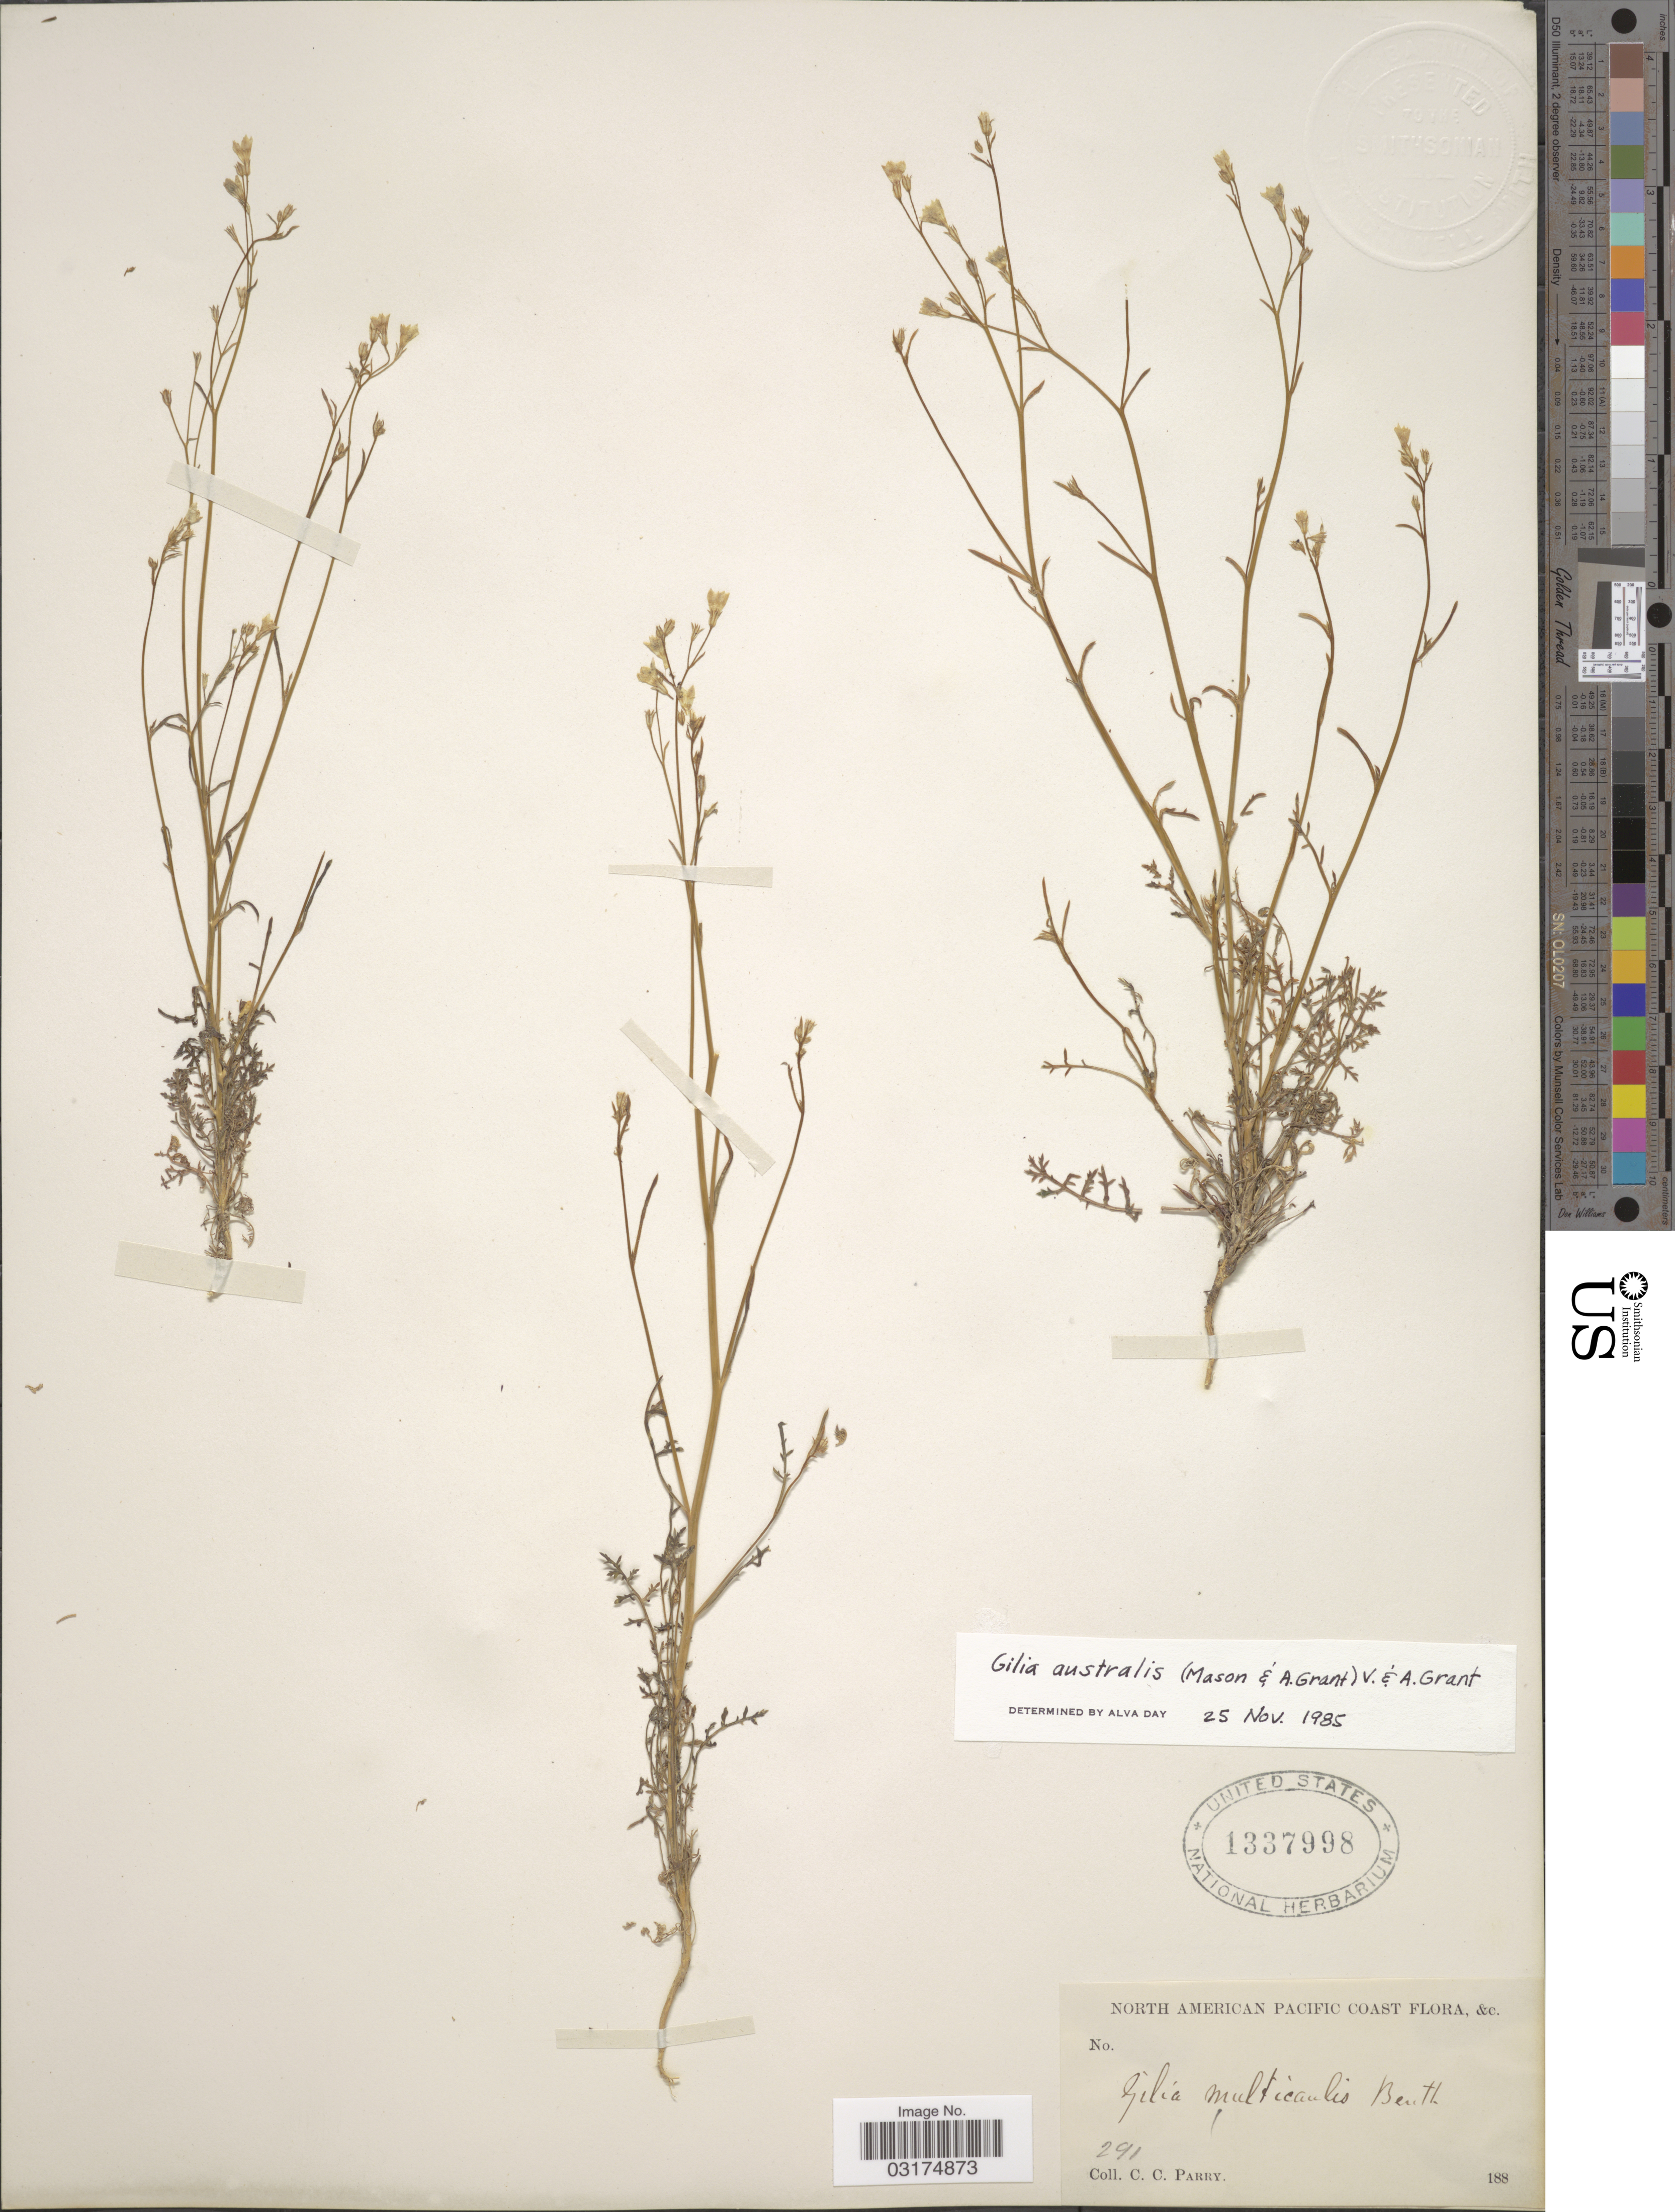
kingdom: Plantae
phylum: Tracheophyta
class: Magnoliopsida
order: Ericales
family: Polemoniaceae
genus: Saltugilia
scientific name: Saltugilia australis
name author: (H. Mason & A.D. Grant) L.A. Johnson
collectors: C. C. Parry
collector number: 291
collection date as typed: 188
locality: North American Pacific Coast.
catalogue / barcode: US 1337998